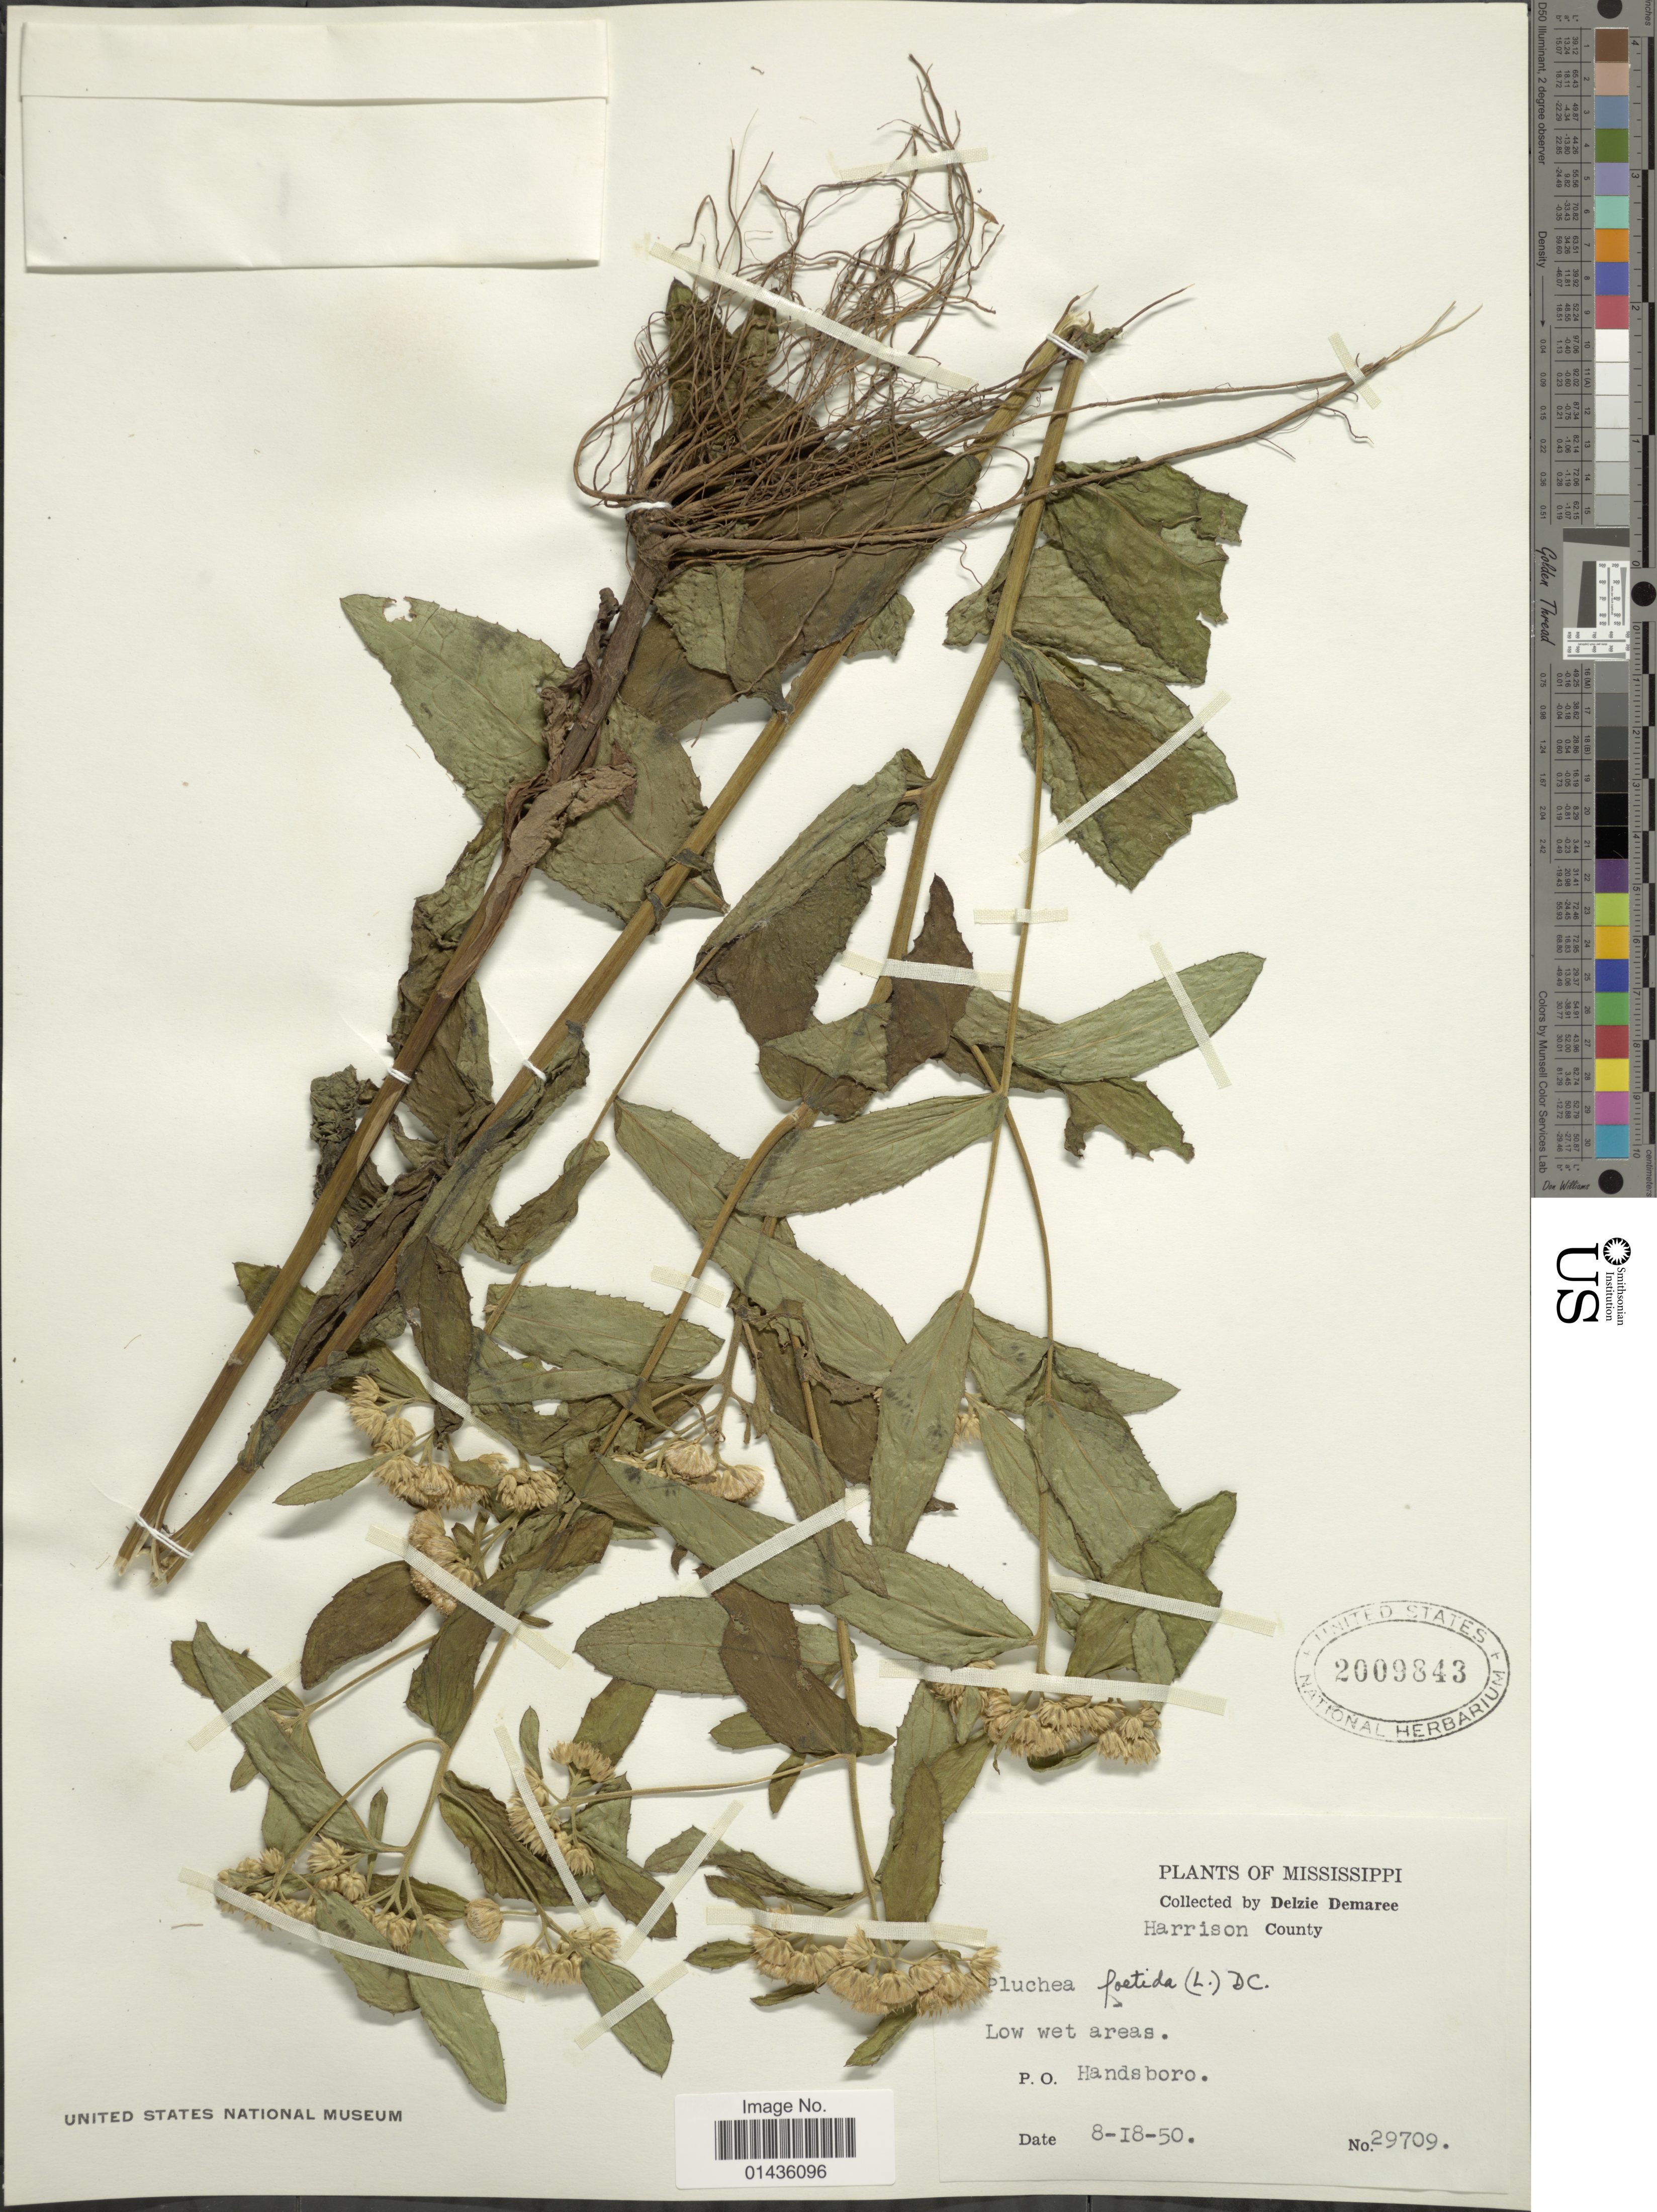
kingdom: Plantae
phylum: Tracheophyta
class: Magnoliopsida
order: Asterales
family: Asteraceae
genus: Pluchea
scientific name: Pluchea foetida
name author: (L.) DC.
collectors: D. Demaree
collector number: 29709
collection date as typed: Transcribed d/m/y: 18/8/50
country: United States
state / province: Mississippi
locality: Harrison County, P. O. Handsboro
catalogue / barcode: US 2009843